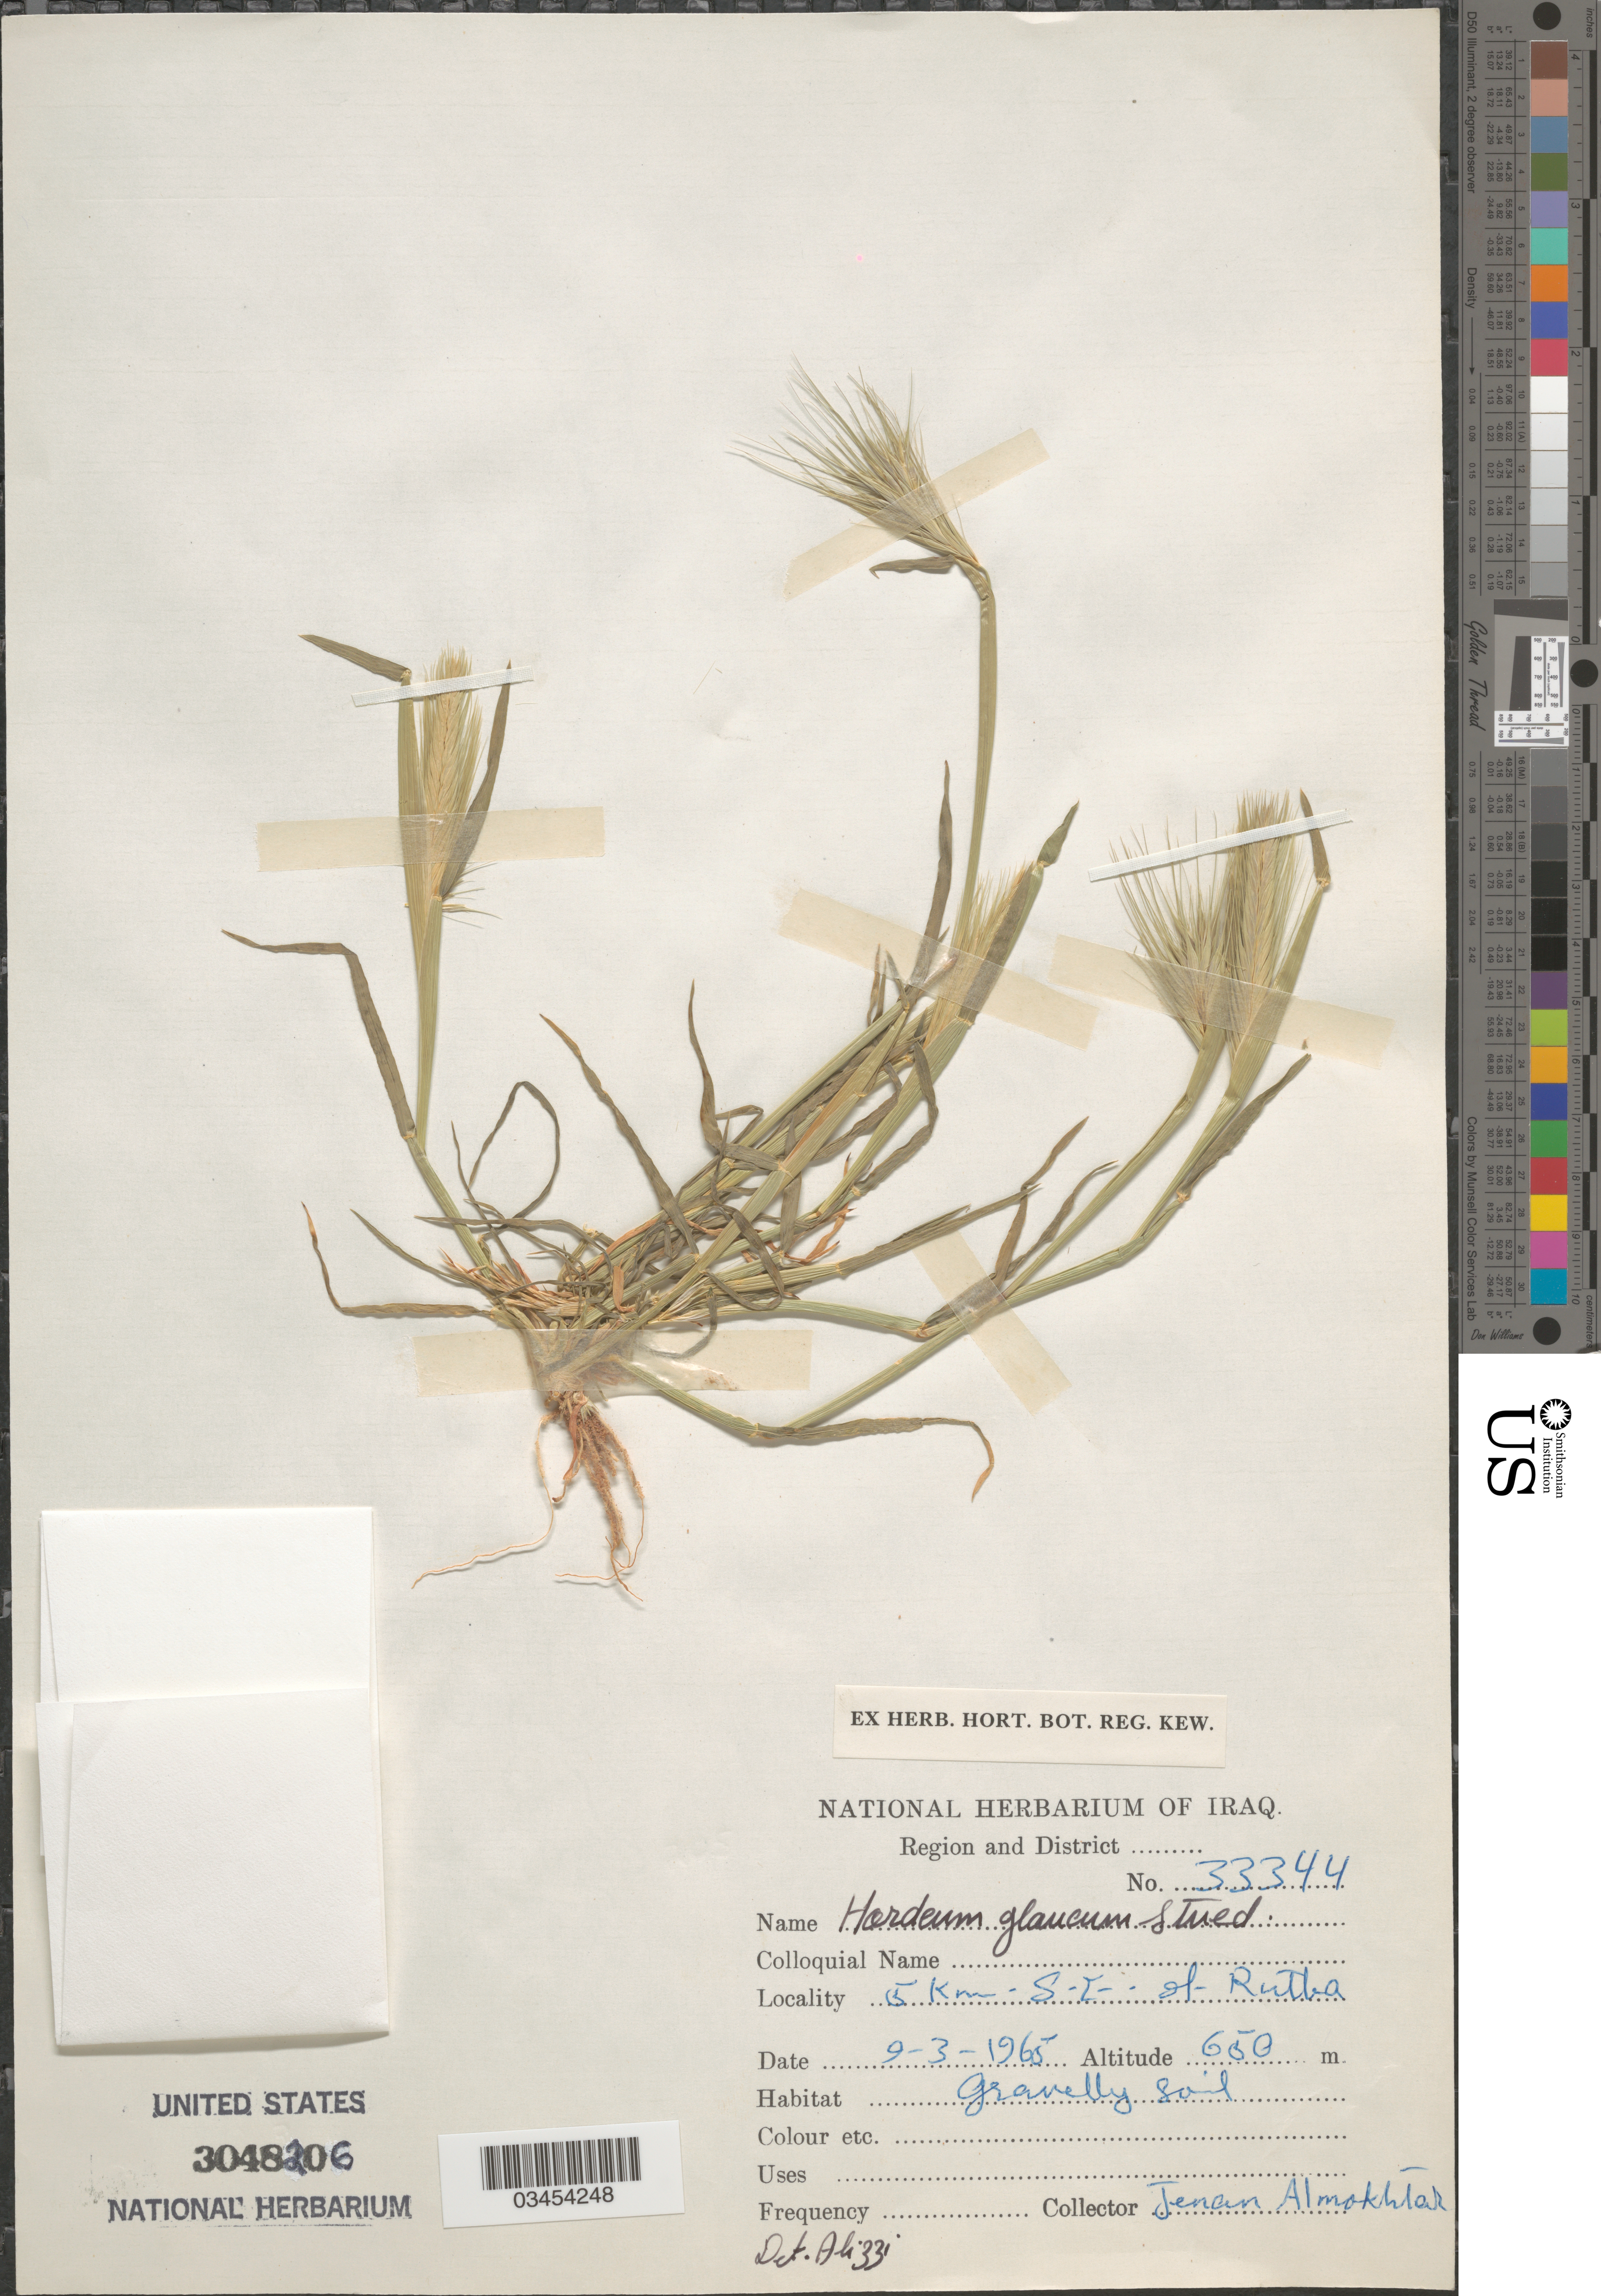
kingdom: Plantae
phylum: Tracheophyta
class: Liliopsida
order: Poales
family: Poaceae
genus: Hordeum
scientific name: Hordeum murinum subsp. glaucum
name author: (Steud.) Tzvelev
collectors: J. Almokhtar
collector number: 33344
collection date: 1965-03-09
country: Iraq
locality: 5 Km - S-E - of Rutba.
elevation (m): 650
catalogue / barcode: US 3048206